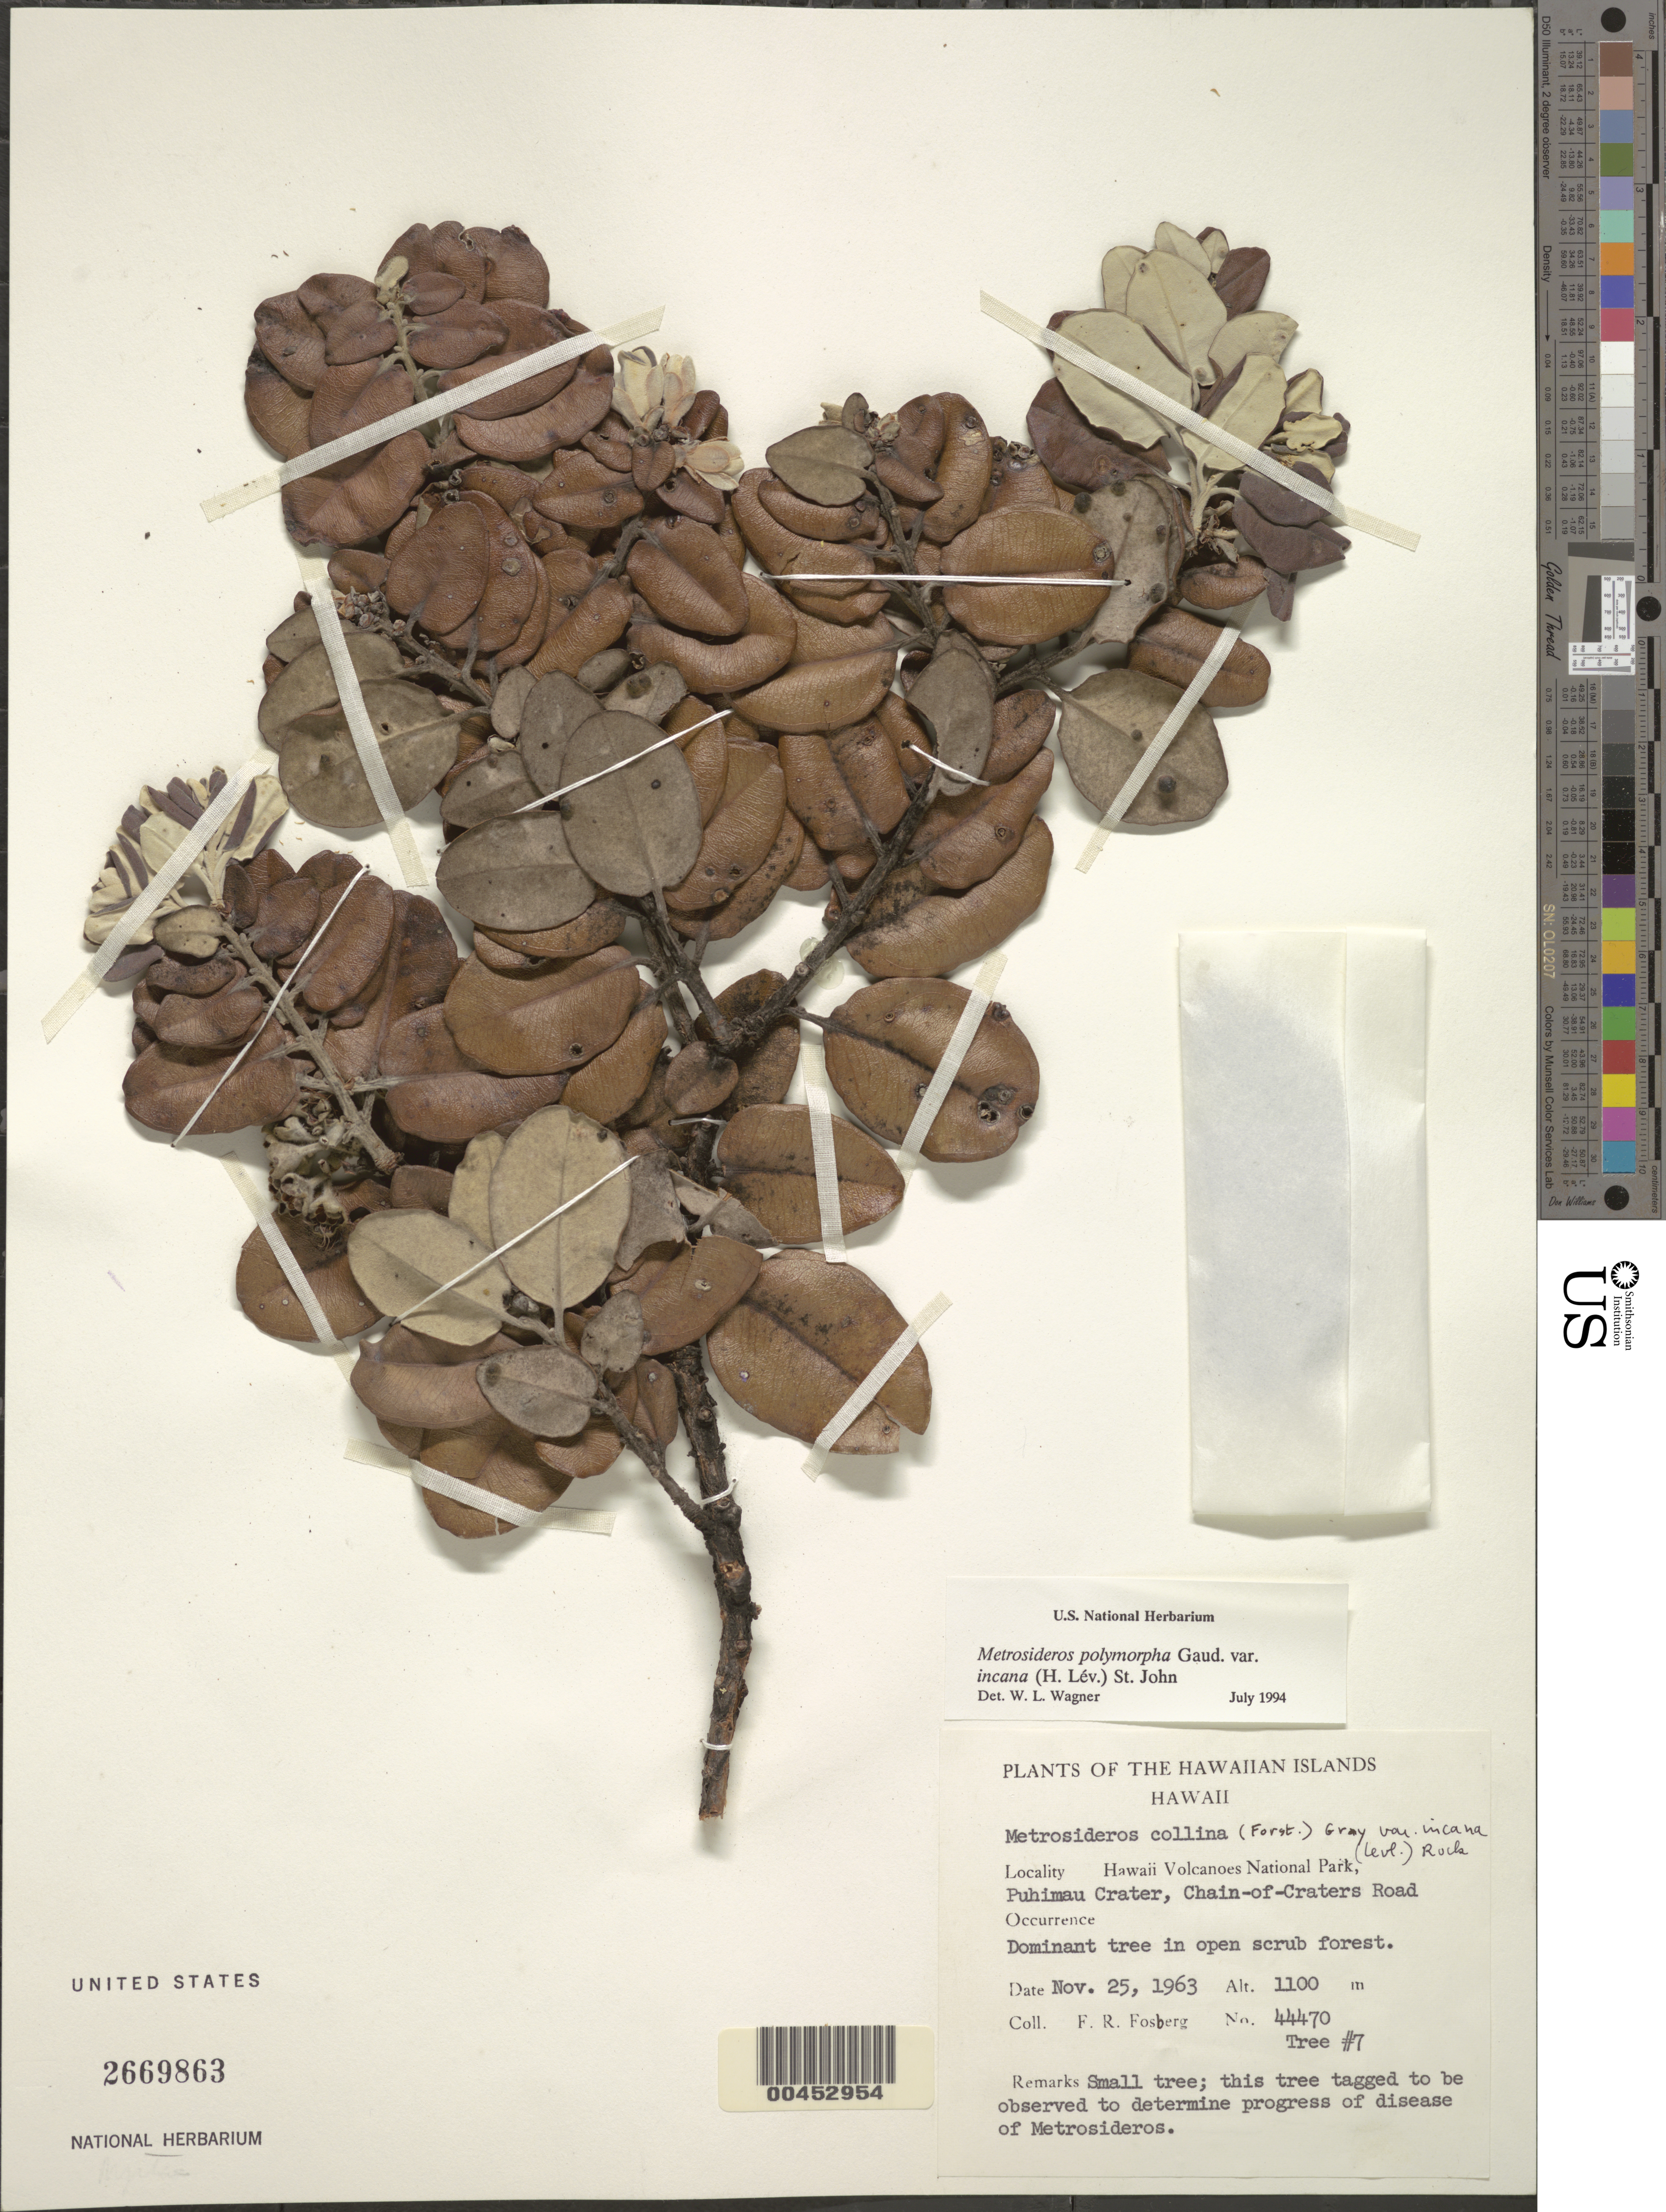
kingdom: Plantae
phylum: Tracheophyta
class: Magnoliopsida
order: Myrtales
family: Myrtaceae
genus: Metrosideros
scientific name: Metrosideros polymorpha var. incana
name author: H. St. John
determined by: Wagner, W. L., (BOT), Smithsonian Institution - National Museum of Natural History (UNITED STATES)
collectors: F. R. Fosberg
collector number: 44470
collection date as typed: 25 Nov 1963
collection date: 1963-11-25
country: United States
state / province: Hawaii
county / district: Hawaii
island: Hawaii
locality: Hawaii Volcanoes National Park, Puhimau Crater, Chain-of-Craters Rd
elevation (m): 1100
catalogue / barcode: US 2669863